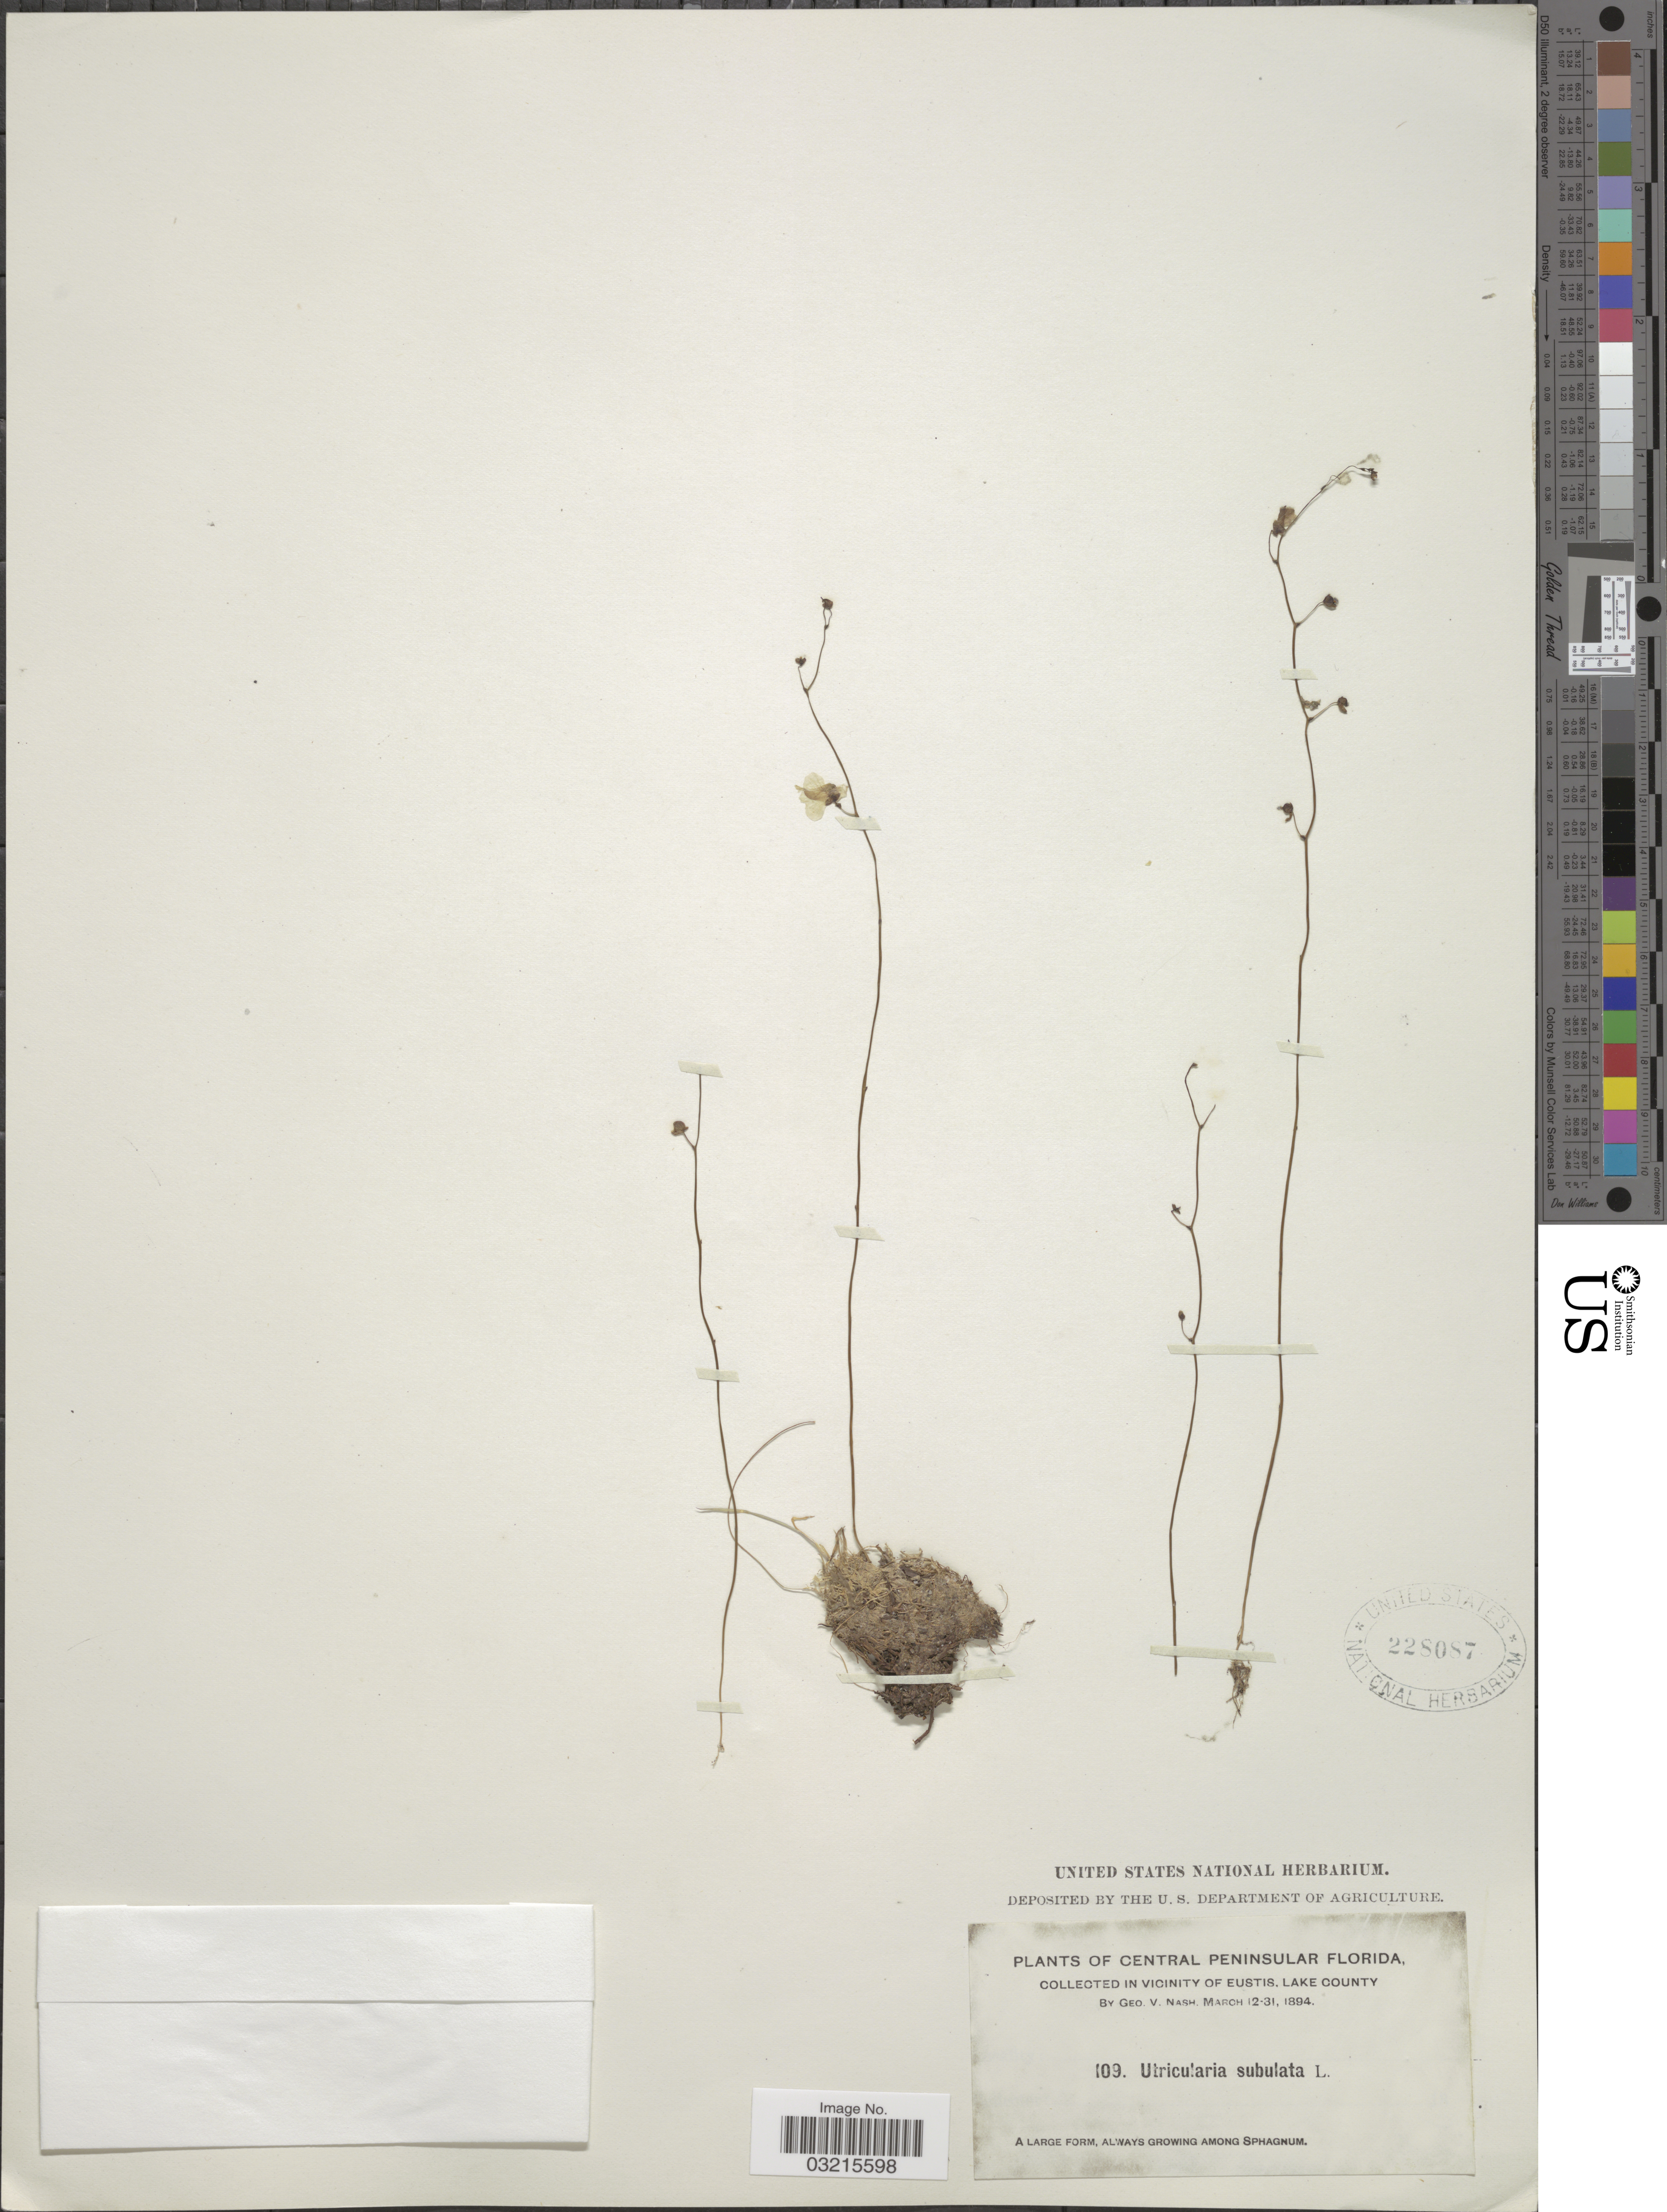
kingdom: Plantae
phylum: Tracheophyta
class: Magnoliopsida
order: Lamiales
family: Lentibulariaceae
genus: Utricularia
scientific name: Utricularia subulata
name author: L.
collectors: G. V. Nash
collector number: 109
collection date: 1894-03-12/1894-03-31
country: United States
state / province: Florida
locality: Central Peninsular Florida, in vicinity of Eustis, Lake County.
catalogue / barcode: US 228087